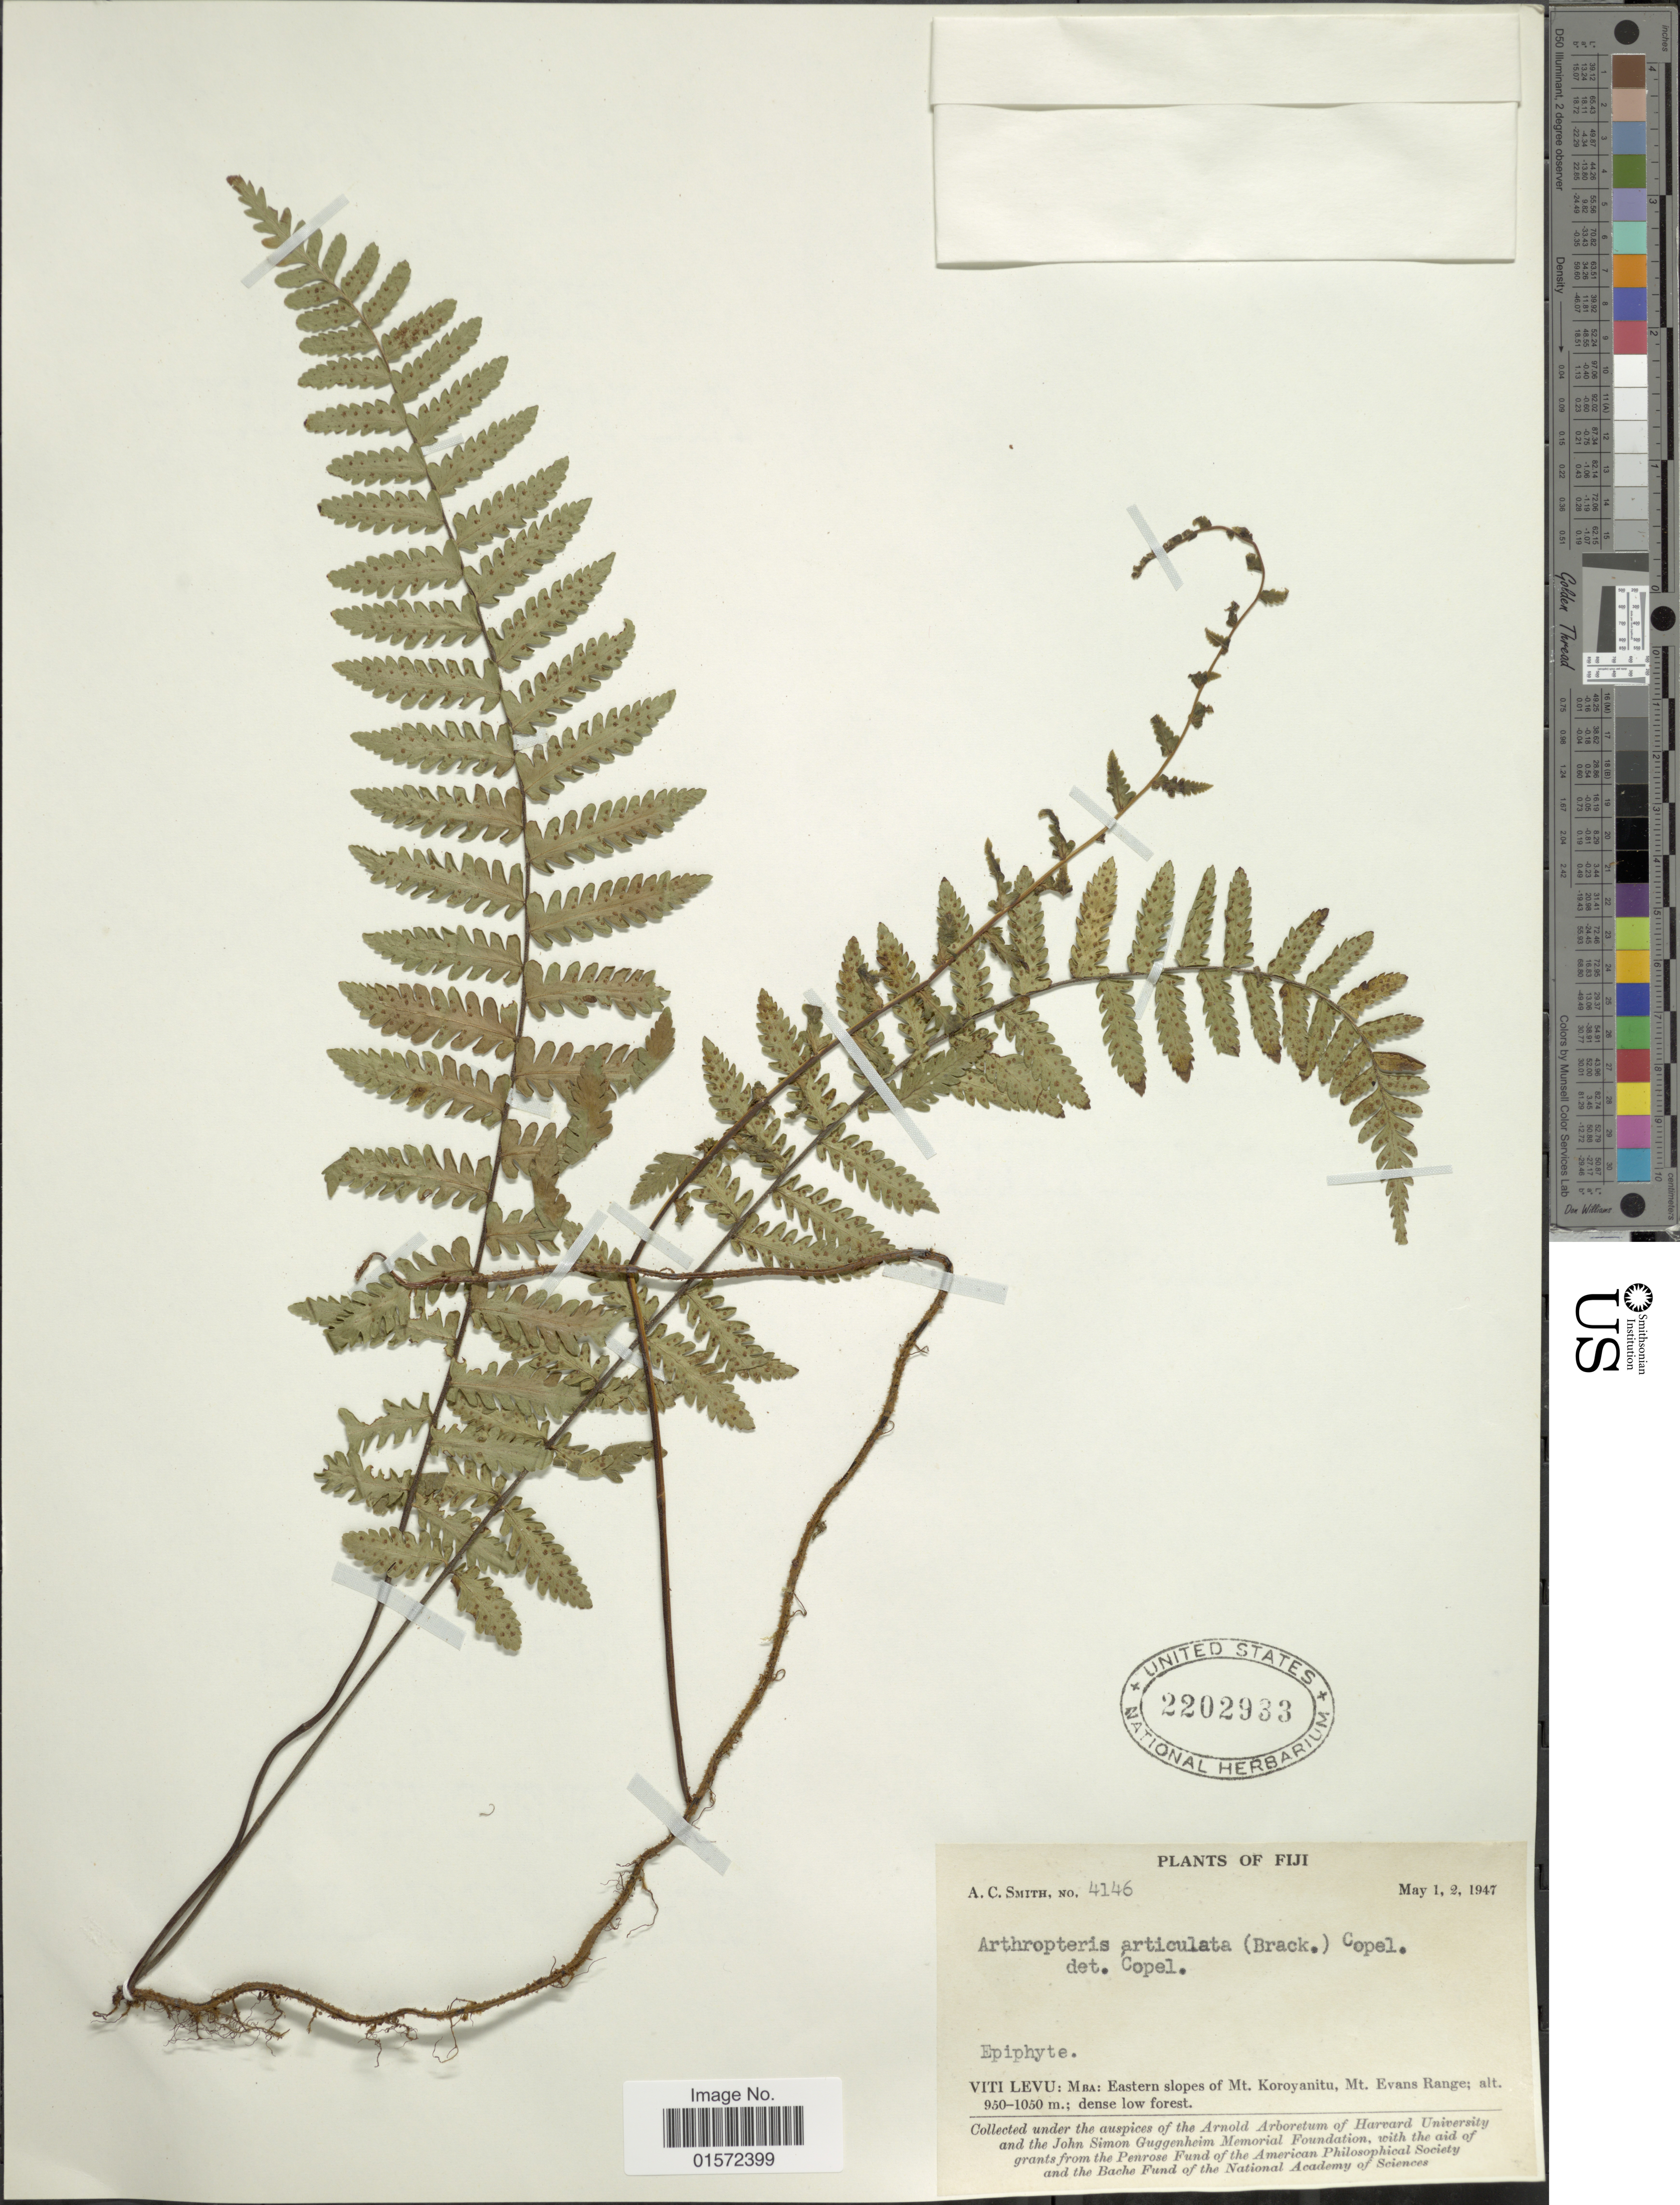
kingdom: Plantae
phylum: Tracheophyta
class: Polypodiopsida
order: Polypodiales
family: Tectariaceae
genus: Arthropteris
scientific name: Arthropteris articulata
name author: (Brack.) C. Chr.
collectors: A. C. Smith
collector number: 4146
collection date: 1947-05-01/1947-05-02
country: Fiji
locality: Viti Levu: Mba: Eastern slopes of Mt. Koroyanitu, Mt. Evans Range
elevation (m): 950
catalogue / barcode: US 2202933